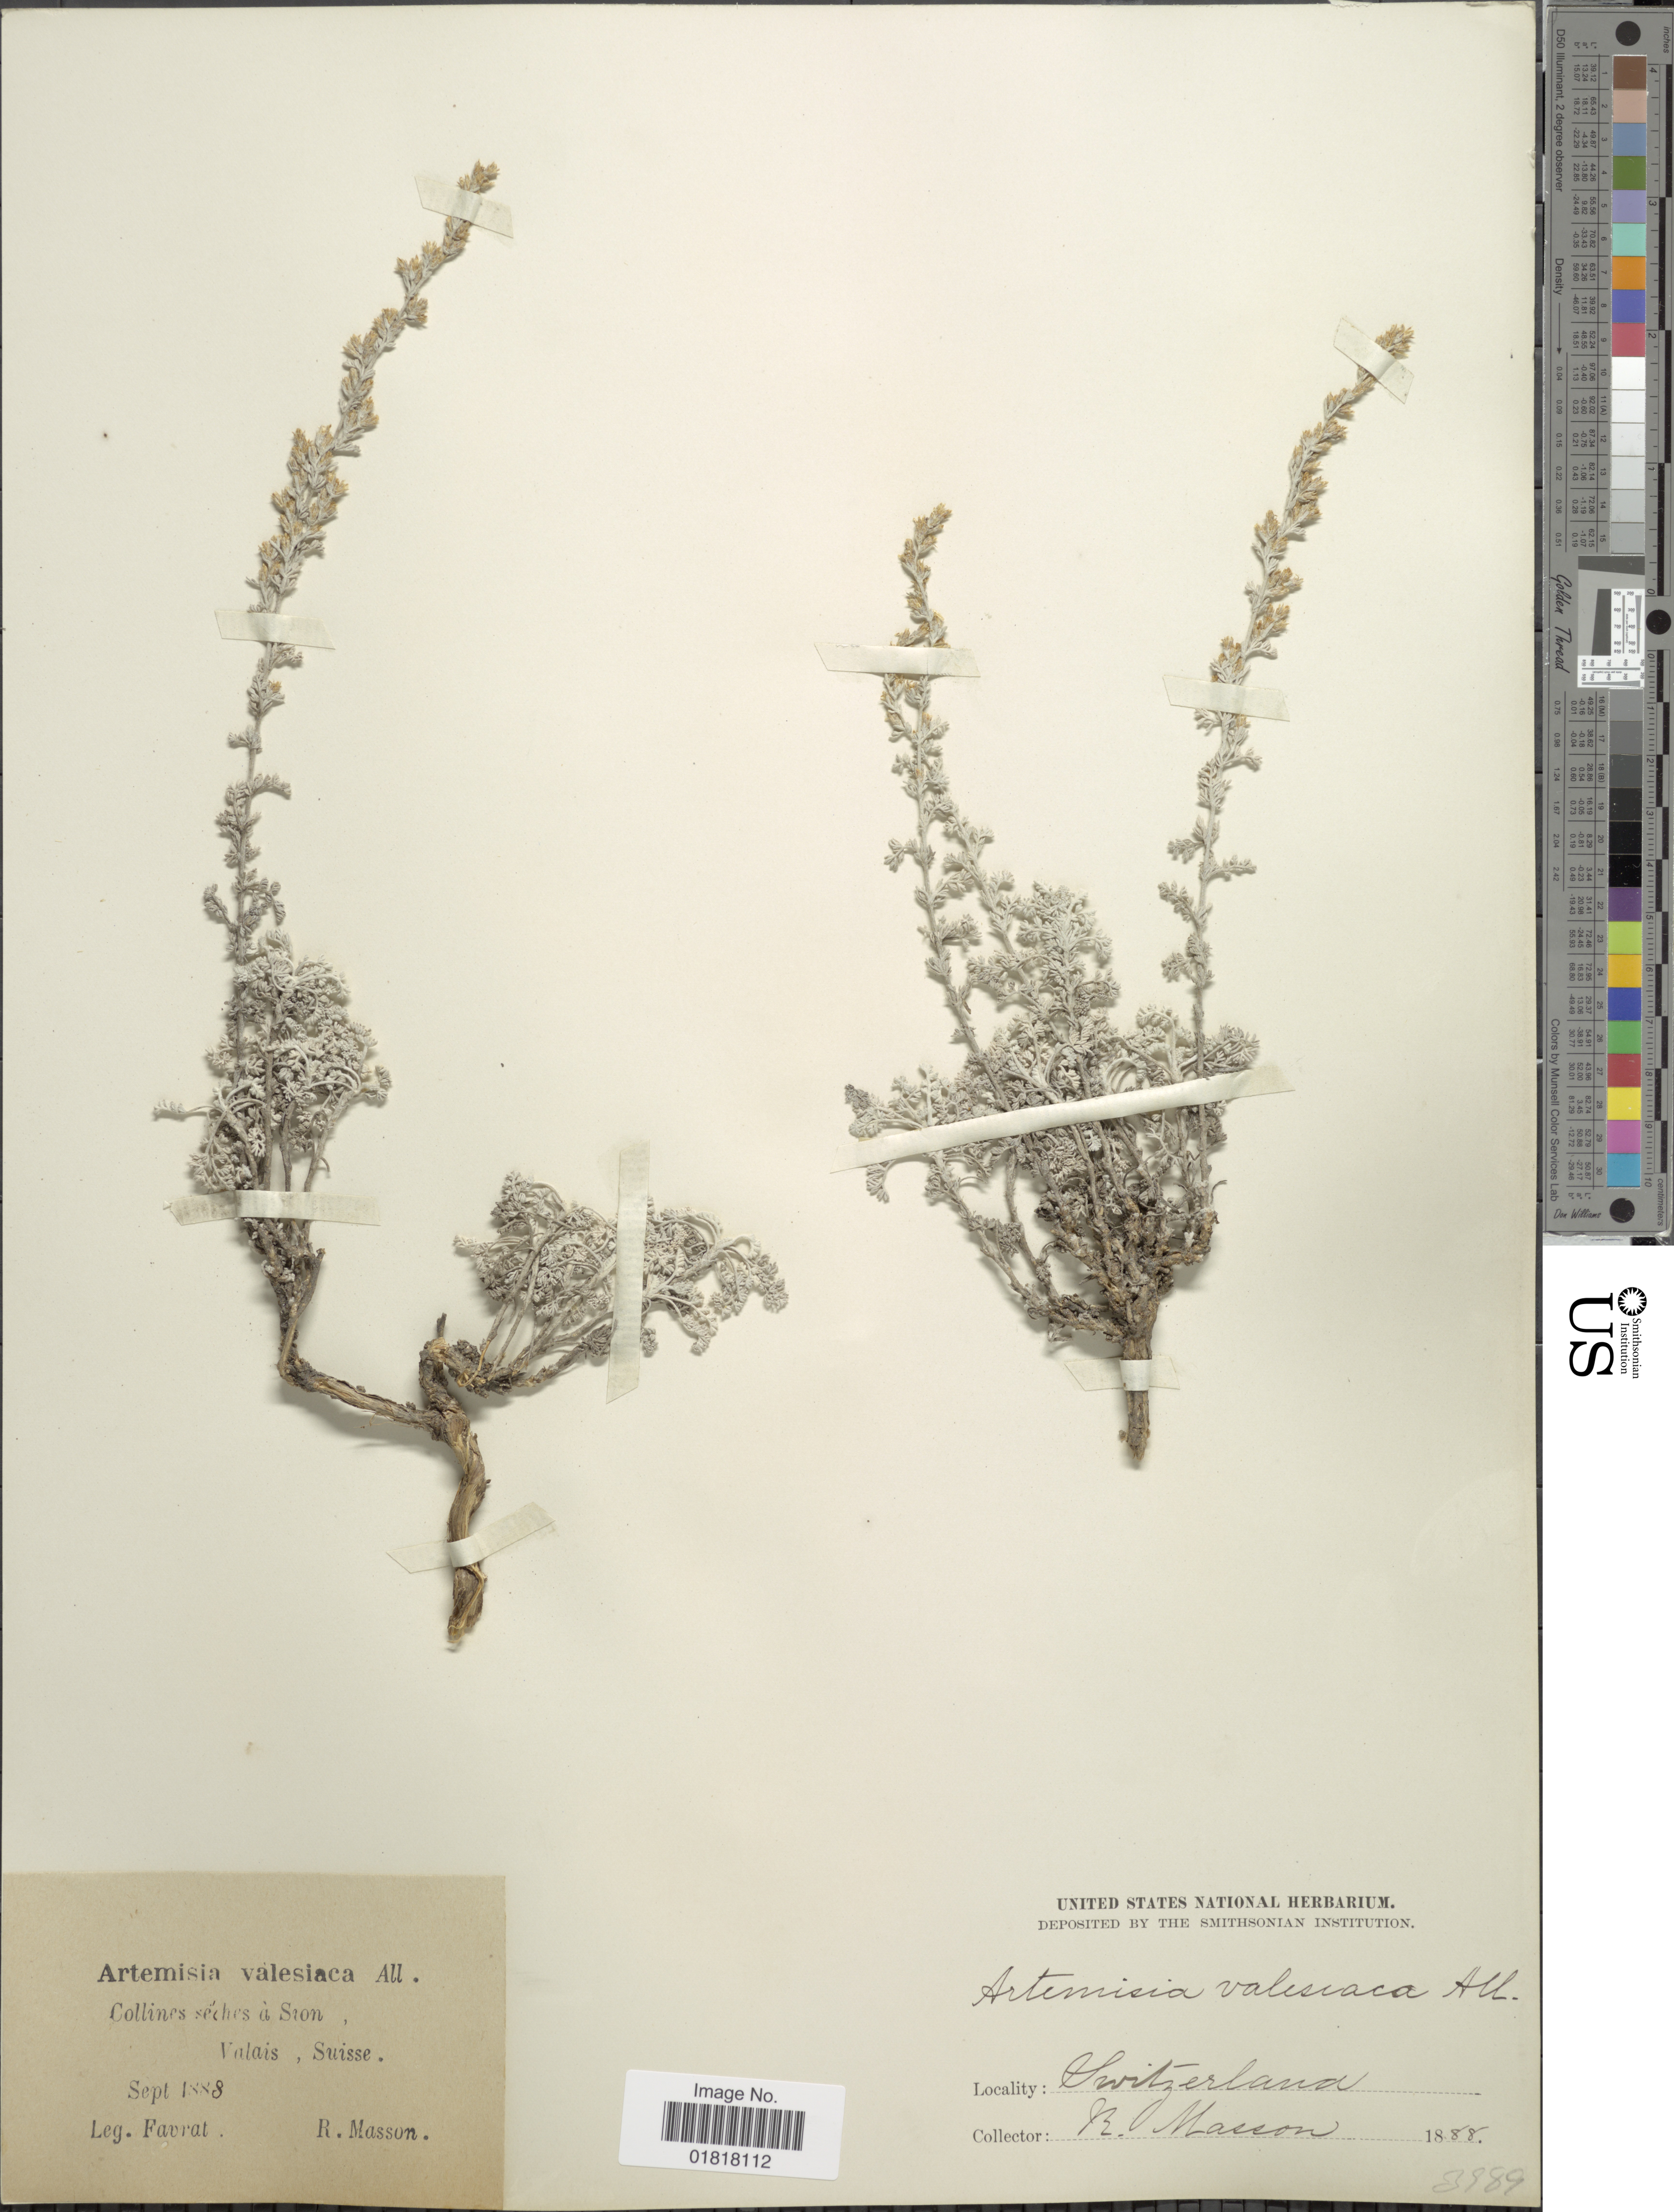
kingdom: Plantae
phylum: Tracheophyta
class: Magnoliopsida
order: Asterales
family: Asteraceae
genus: Artemisia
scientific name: Artemisia valesiaca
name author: All.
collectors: R. Masson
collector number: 3889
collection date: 1888-09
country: Switzerland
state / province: Valais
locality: Collines séches á Sion